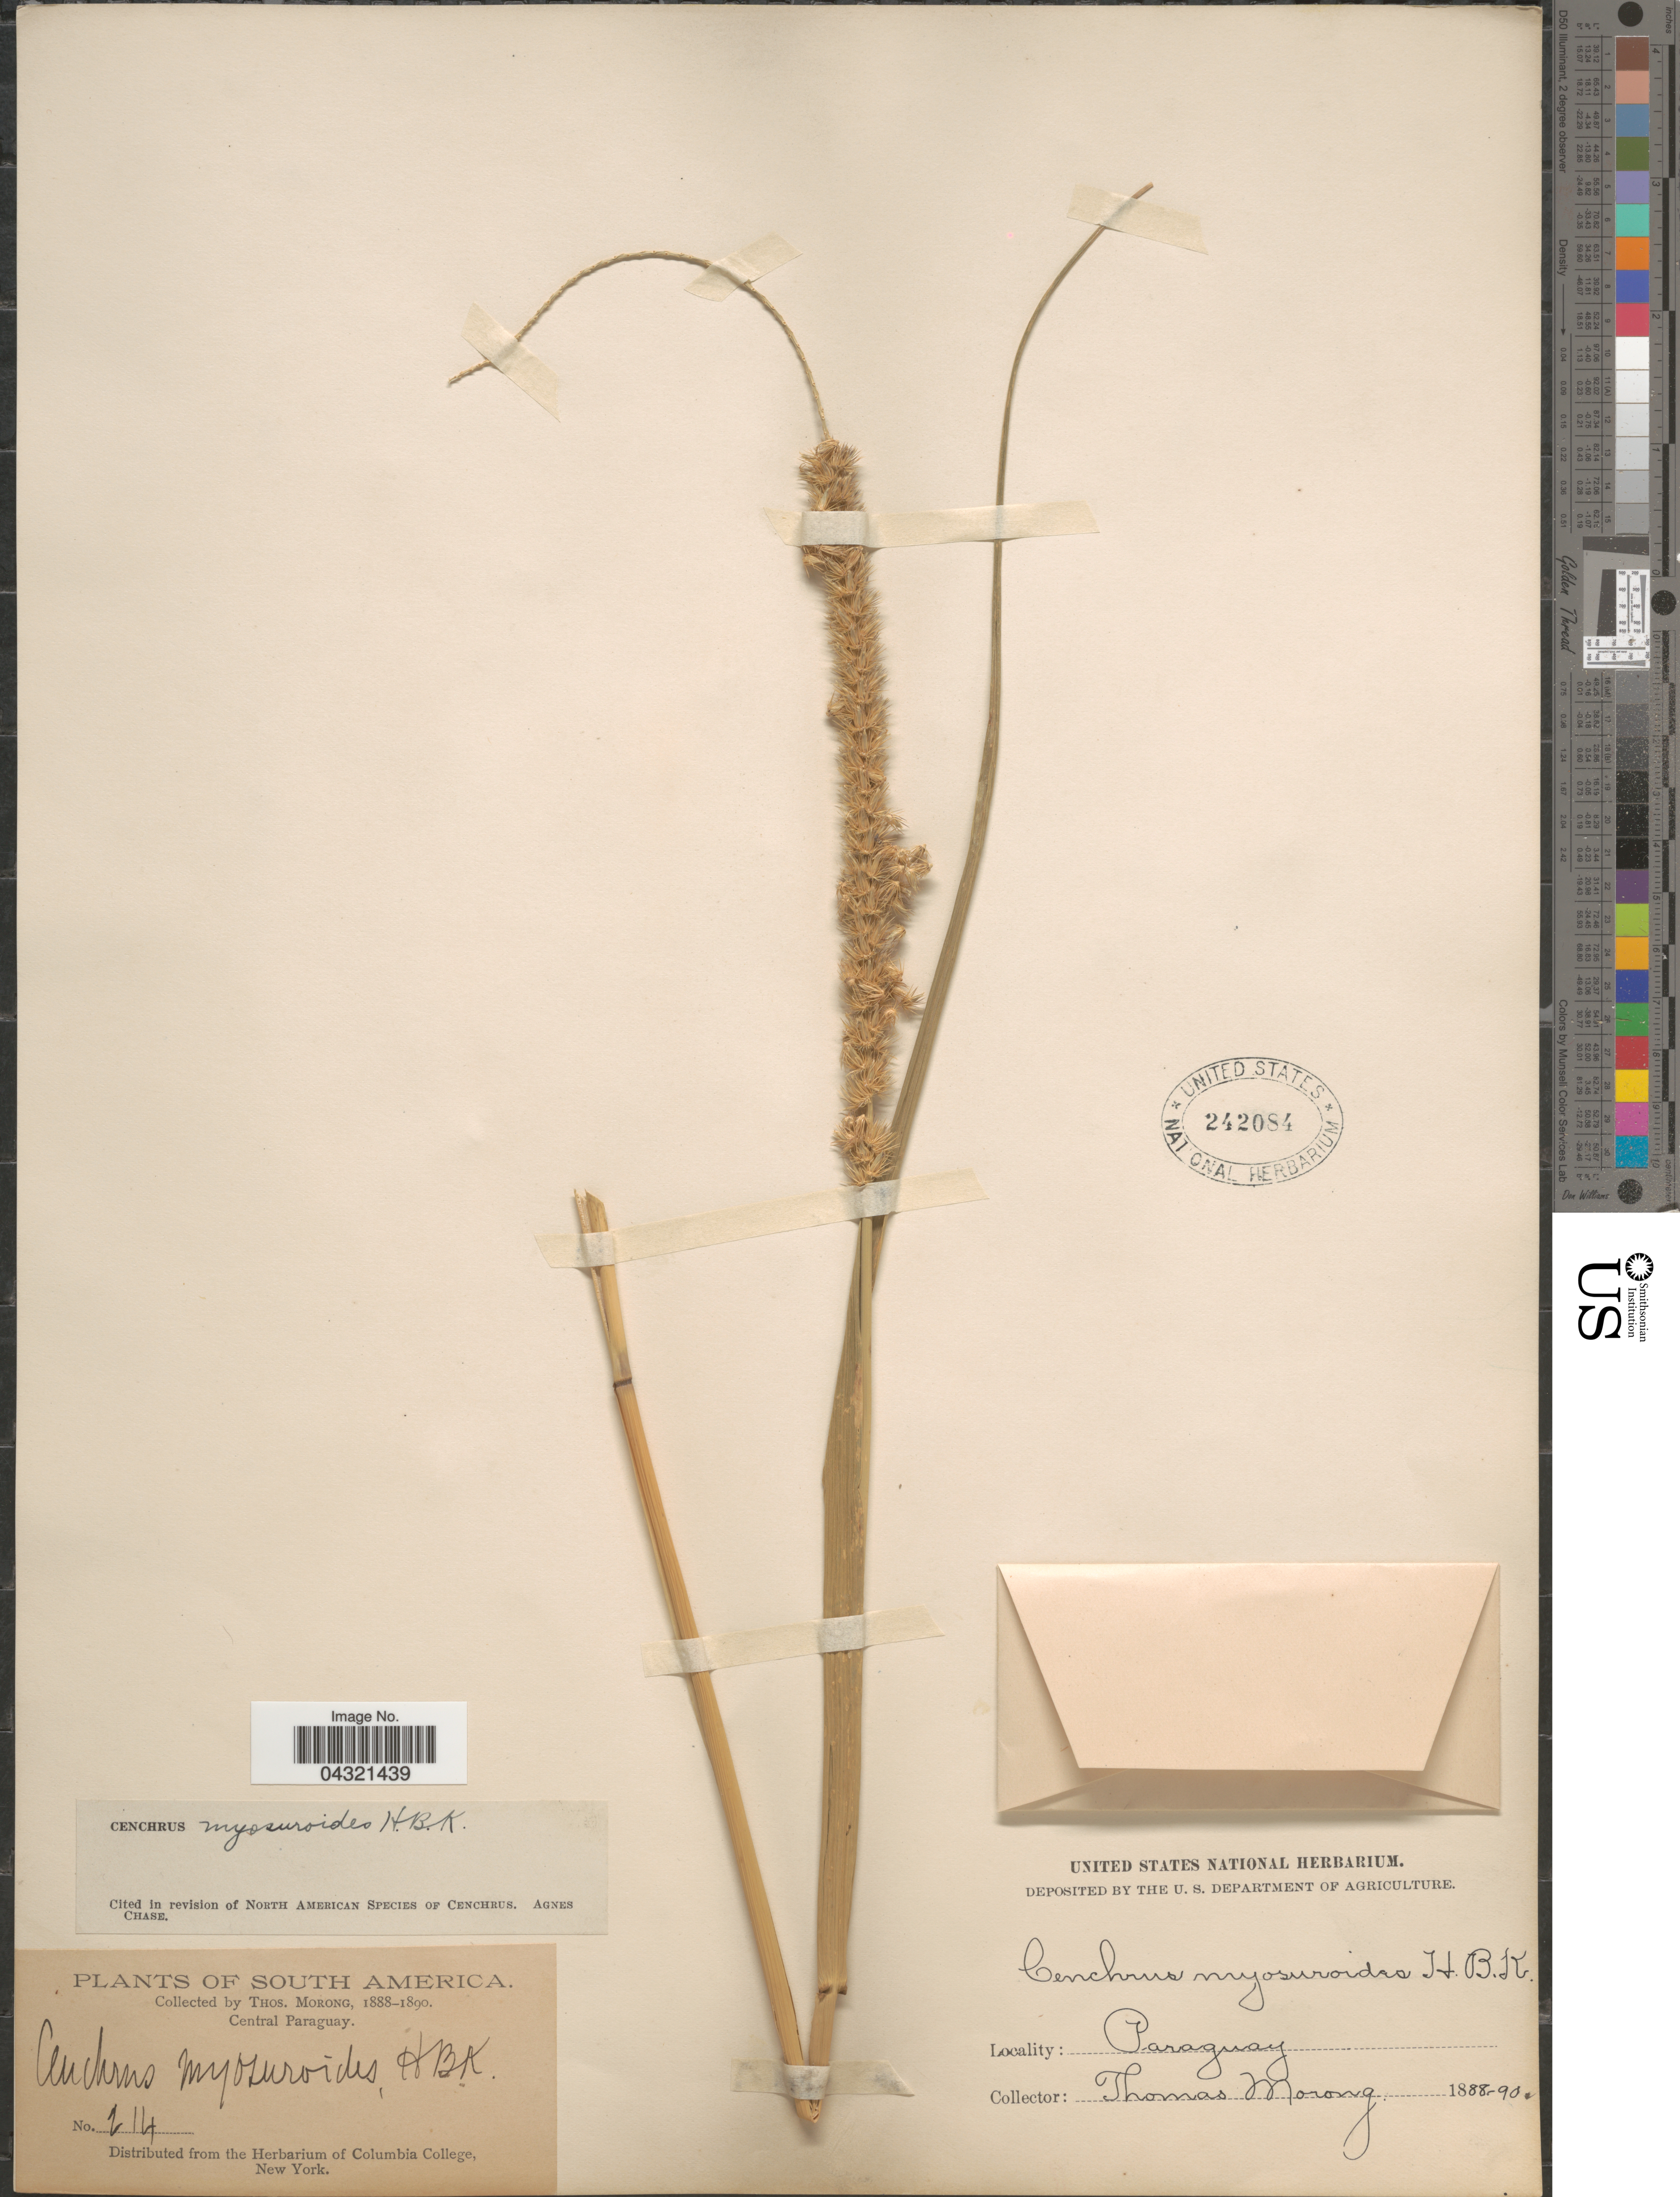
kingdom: Plantae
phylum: Tracheophyta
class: Liliopsida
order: Poales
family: Poaceae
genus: Cenchrus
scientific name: Cenchrus myosuroides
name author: Kunth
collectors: ex herb. T. Morong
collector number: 214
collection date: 1888/1890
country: Paraguay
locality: Central Paraguay.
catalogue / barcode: US 242084